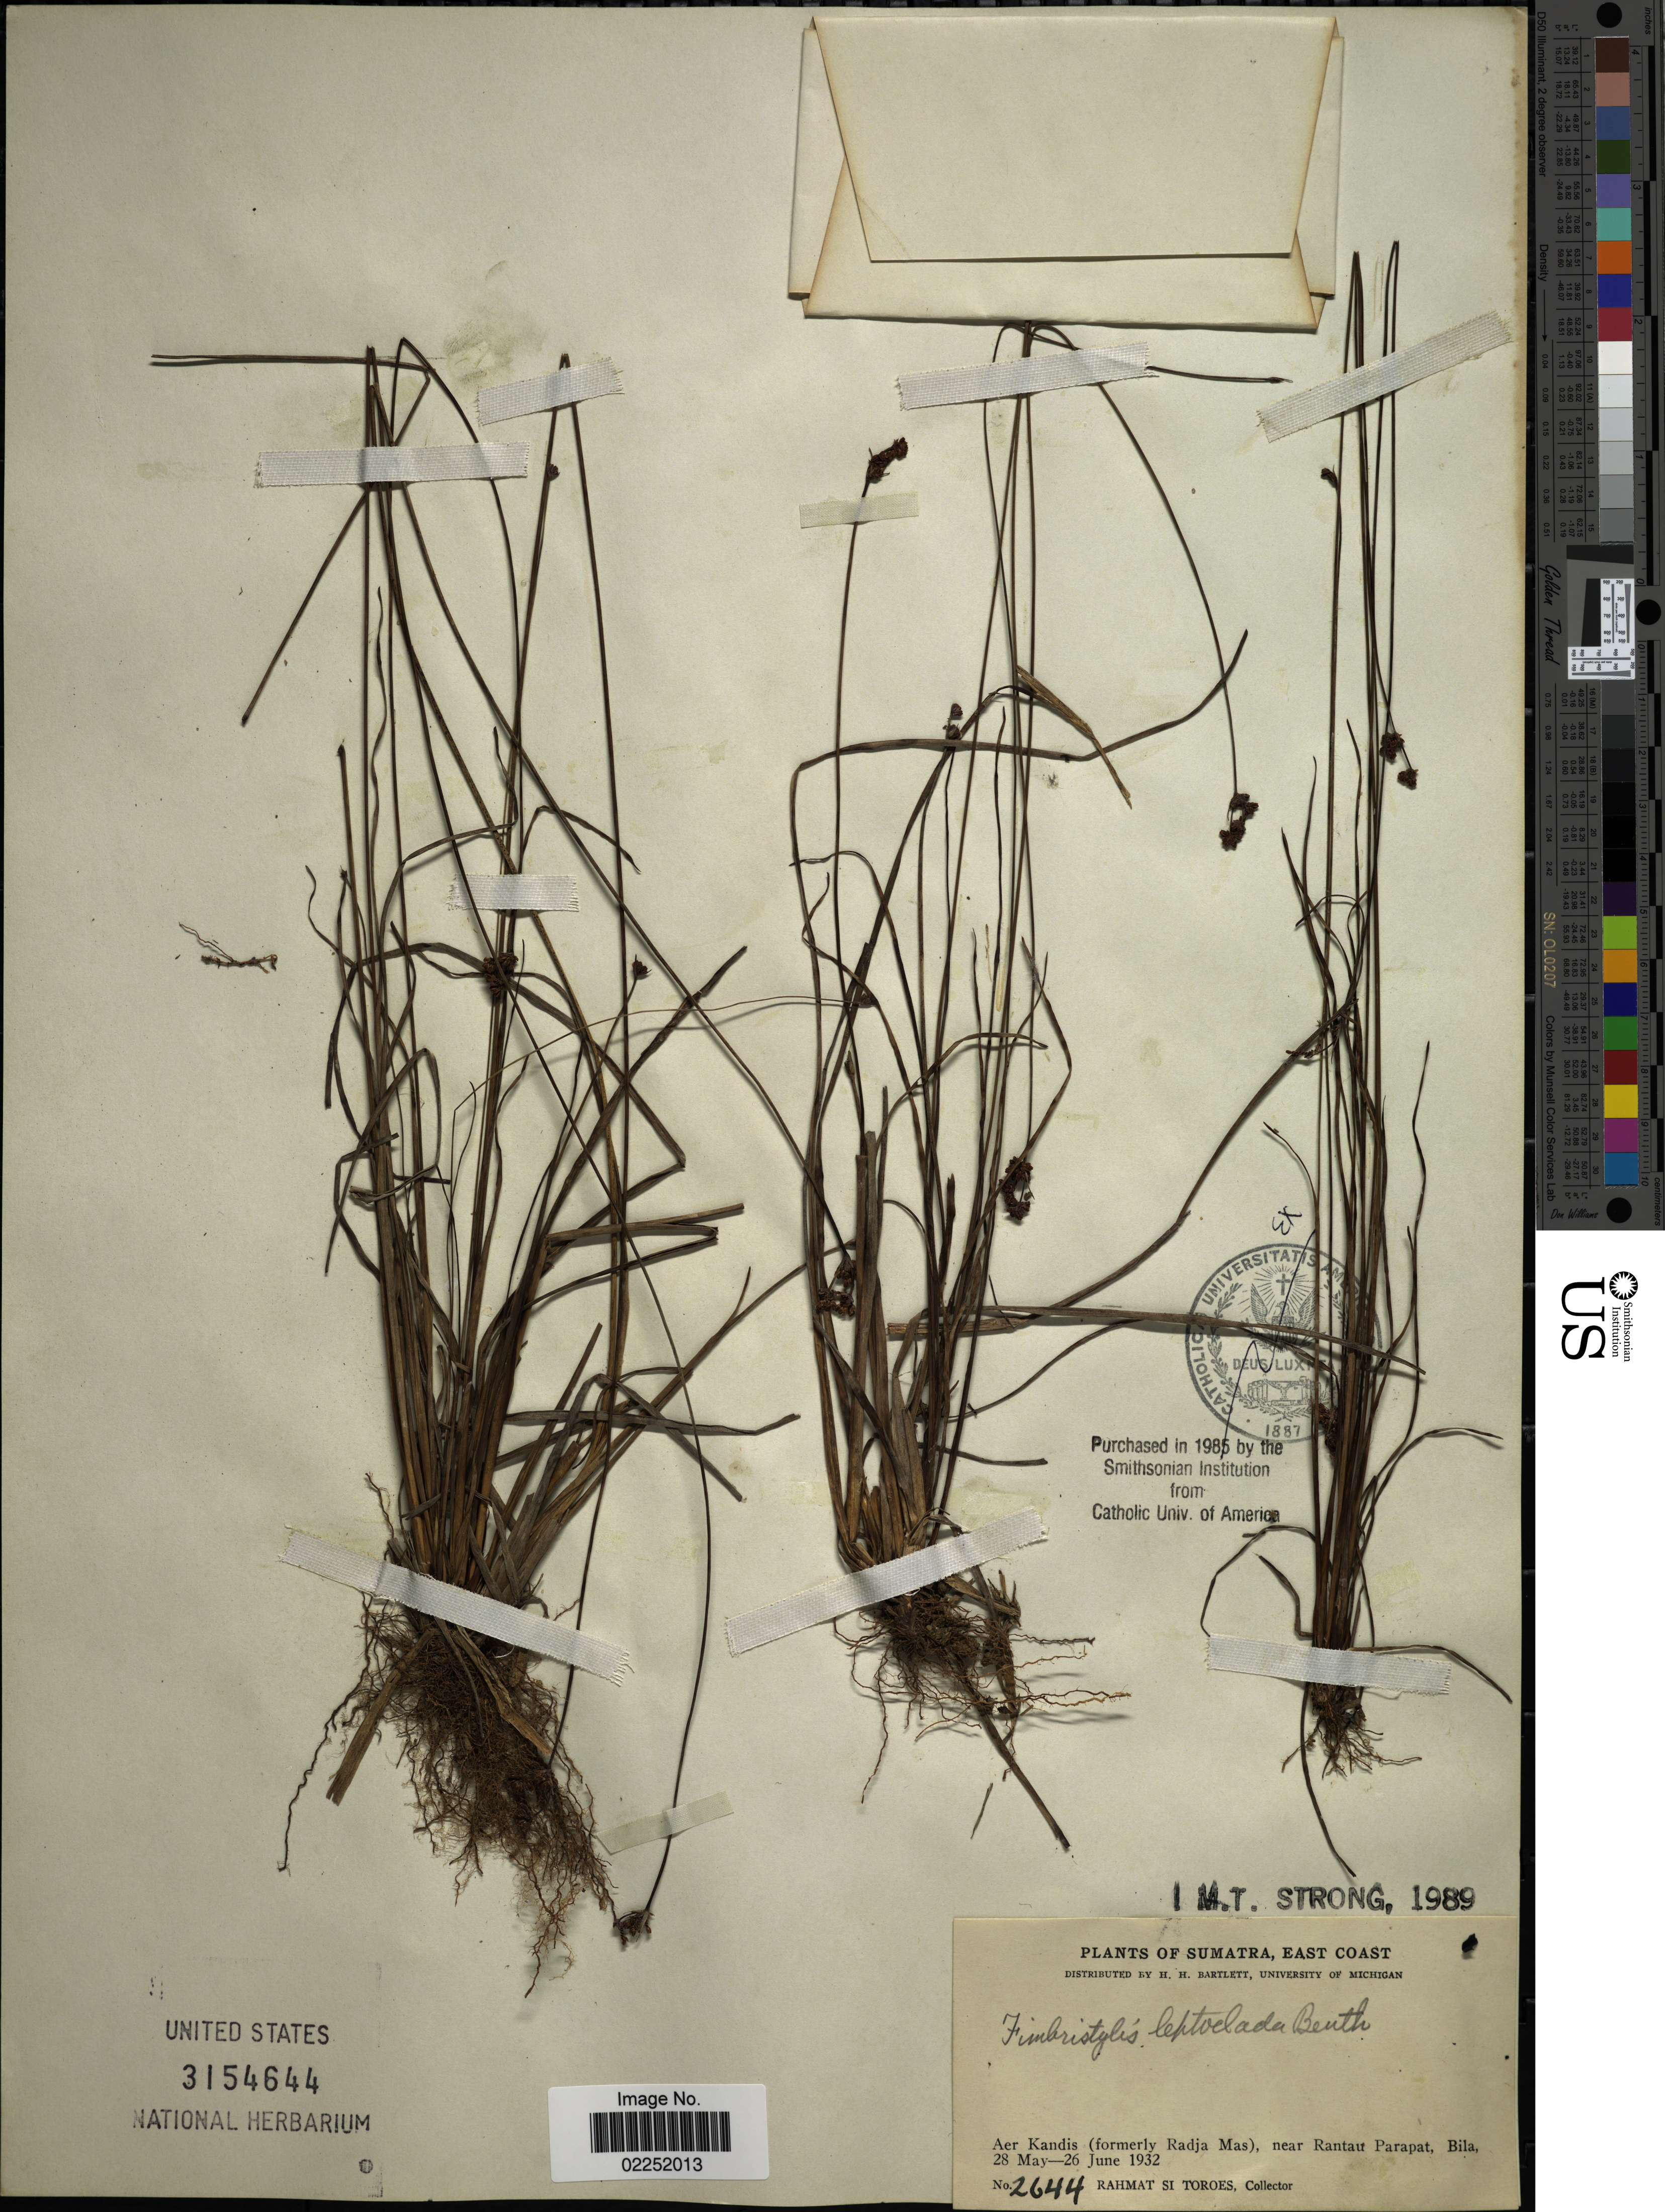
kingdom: Plantae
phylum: Tracheophyta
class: Liliopsida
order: Poales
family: Cyperaceae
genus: Fimbristylis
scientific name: Fimbristylis leptoclada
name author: Benth.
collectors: Rahmat Si Boeea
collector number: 2644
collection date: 1932-05-28/1932-06-26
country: Indonesia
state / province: Sumatra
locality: East Coast, Aer Kandis (formerly Radja Mas), near Rantau Parapat, Bila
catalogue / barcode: US 3154644